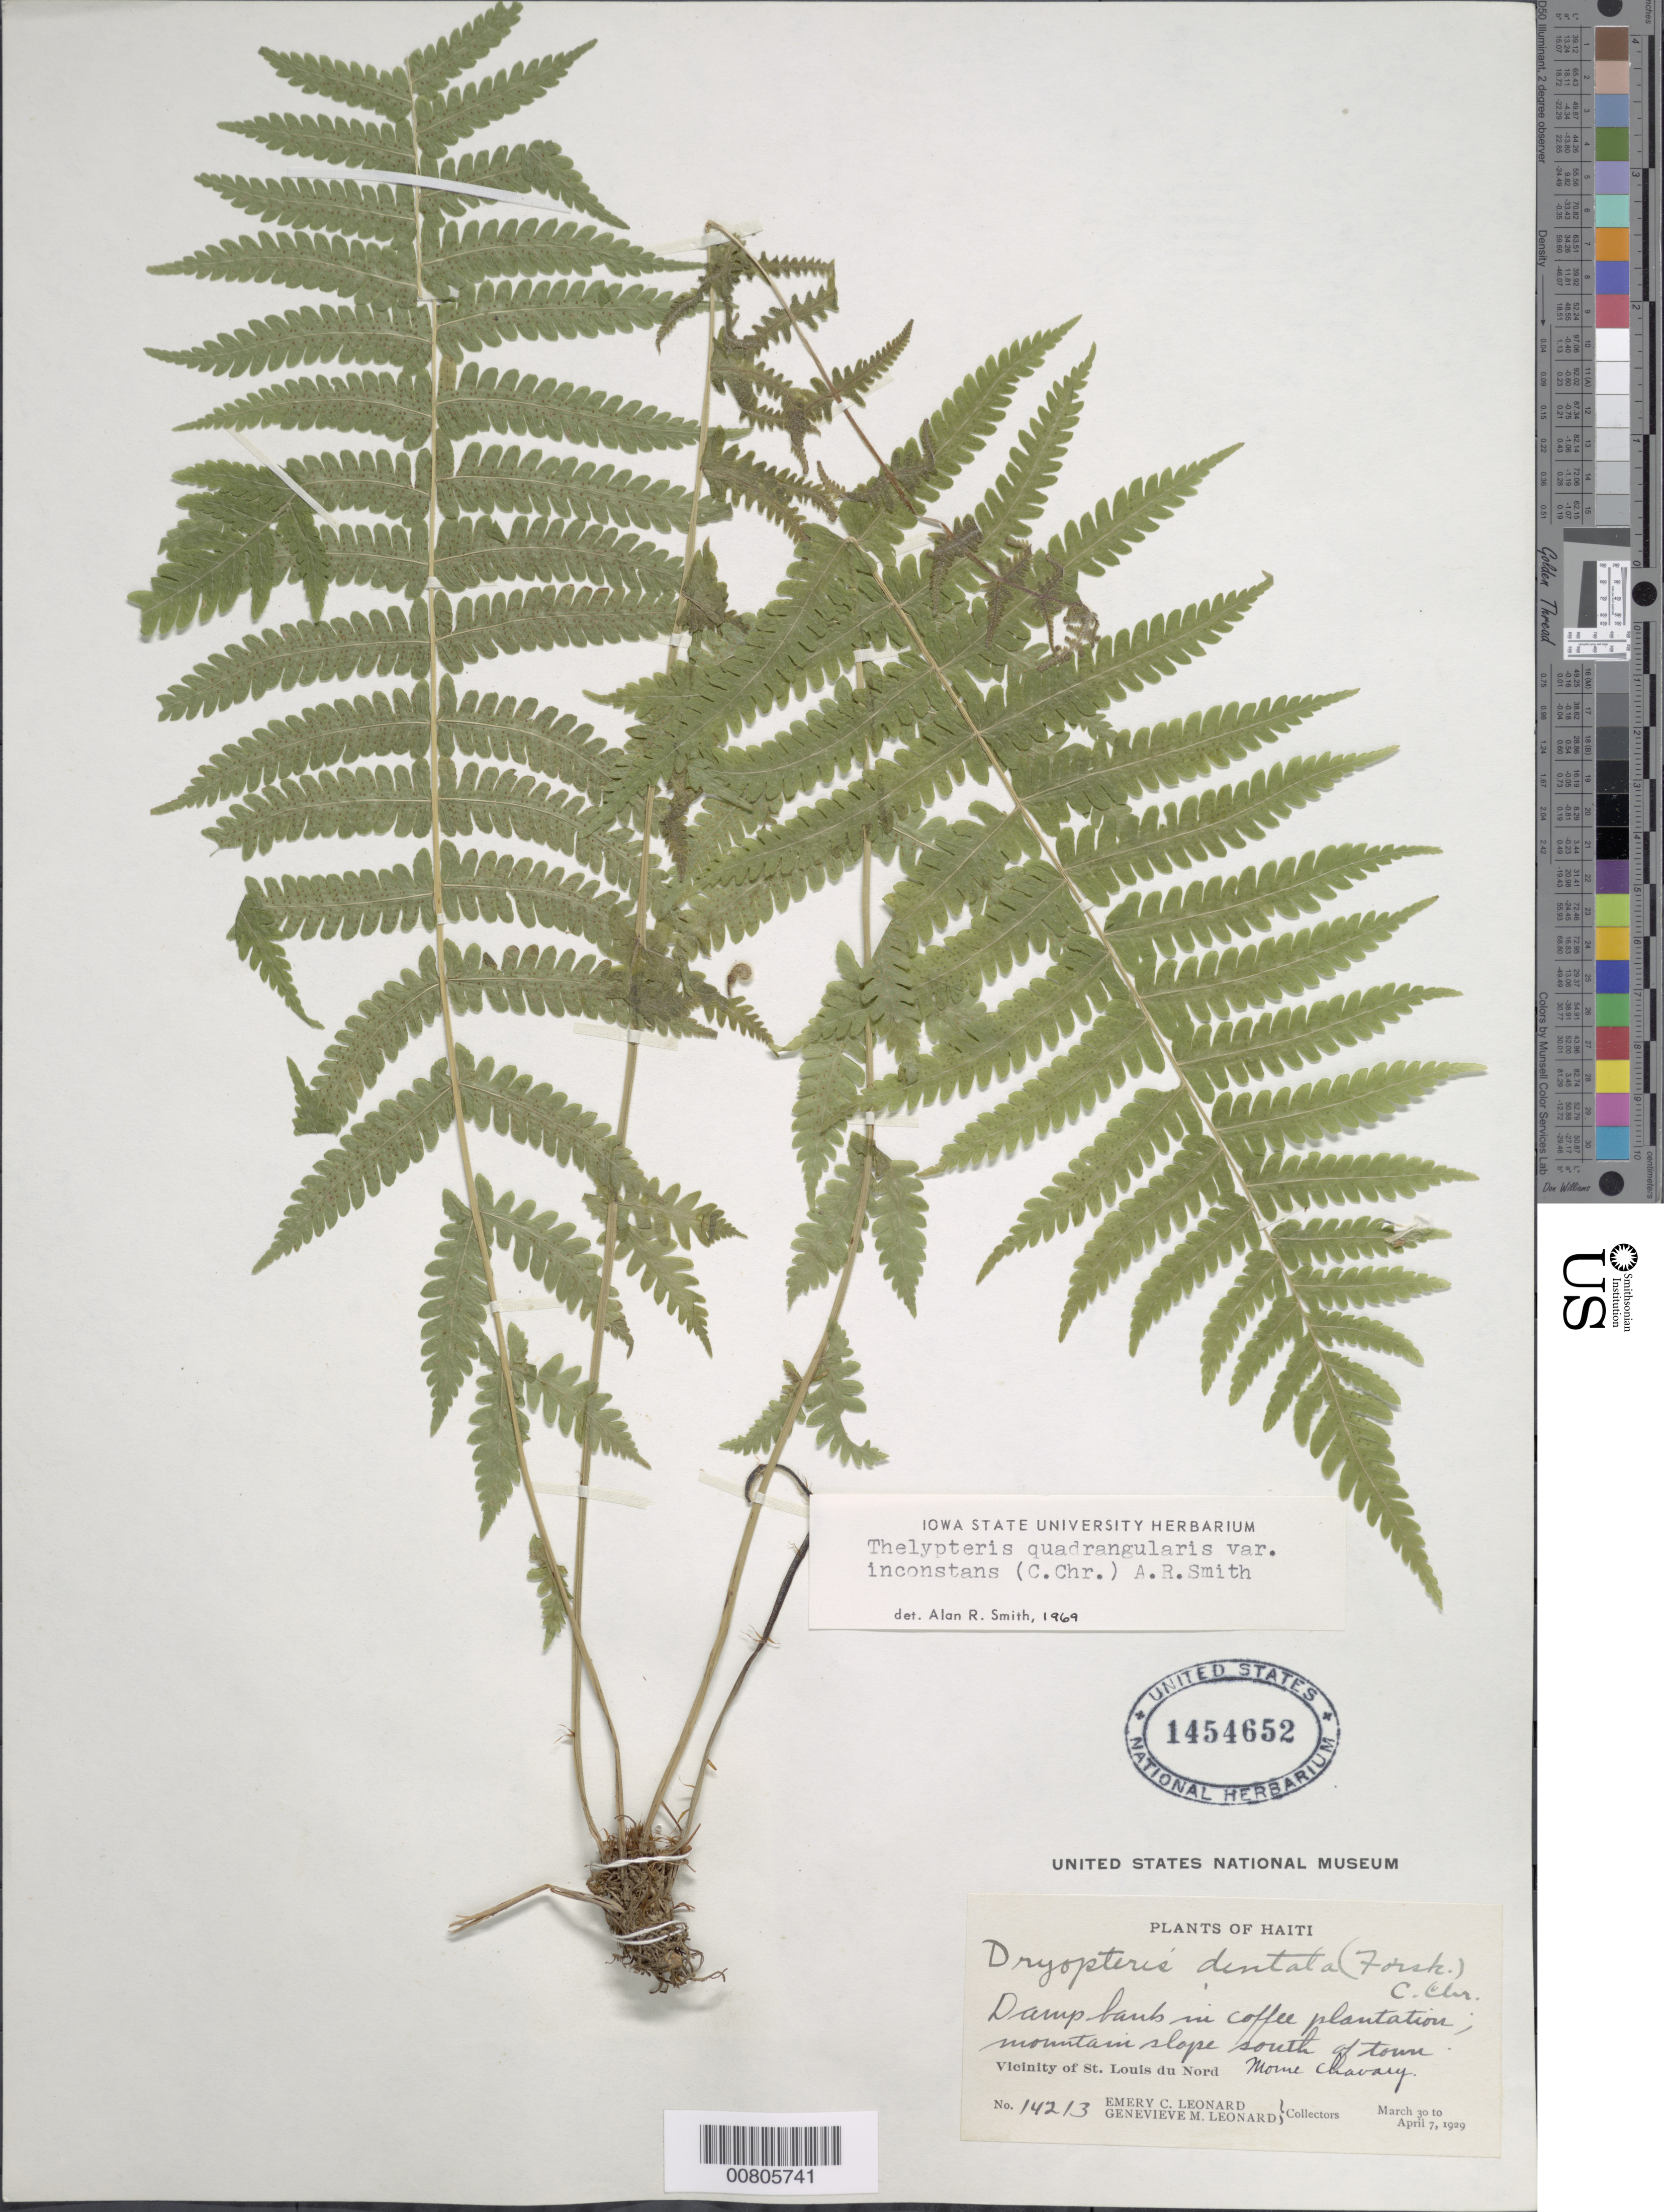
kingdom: Plantae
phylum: Tracheophyta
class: Polypodiopsida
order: Polypodiales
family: Thelypteridaceae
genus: Christella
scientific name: Christella hispidula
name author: (Decne.) Holttum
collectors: E. C. Leonard & G. M. Leonard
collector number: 14213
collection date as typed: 30 Mar 1929 to 07 Apr 1929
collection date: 1929-03-30/1929-04-07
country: Haiti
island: Hispaniola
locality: St. Louis du Nord, S of town, Morne Chavary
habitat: Mountain slope, damp bank in coffee plantation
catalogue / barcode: US 1454652